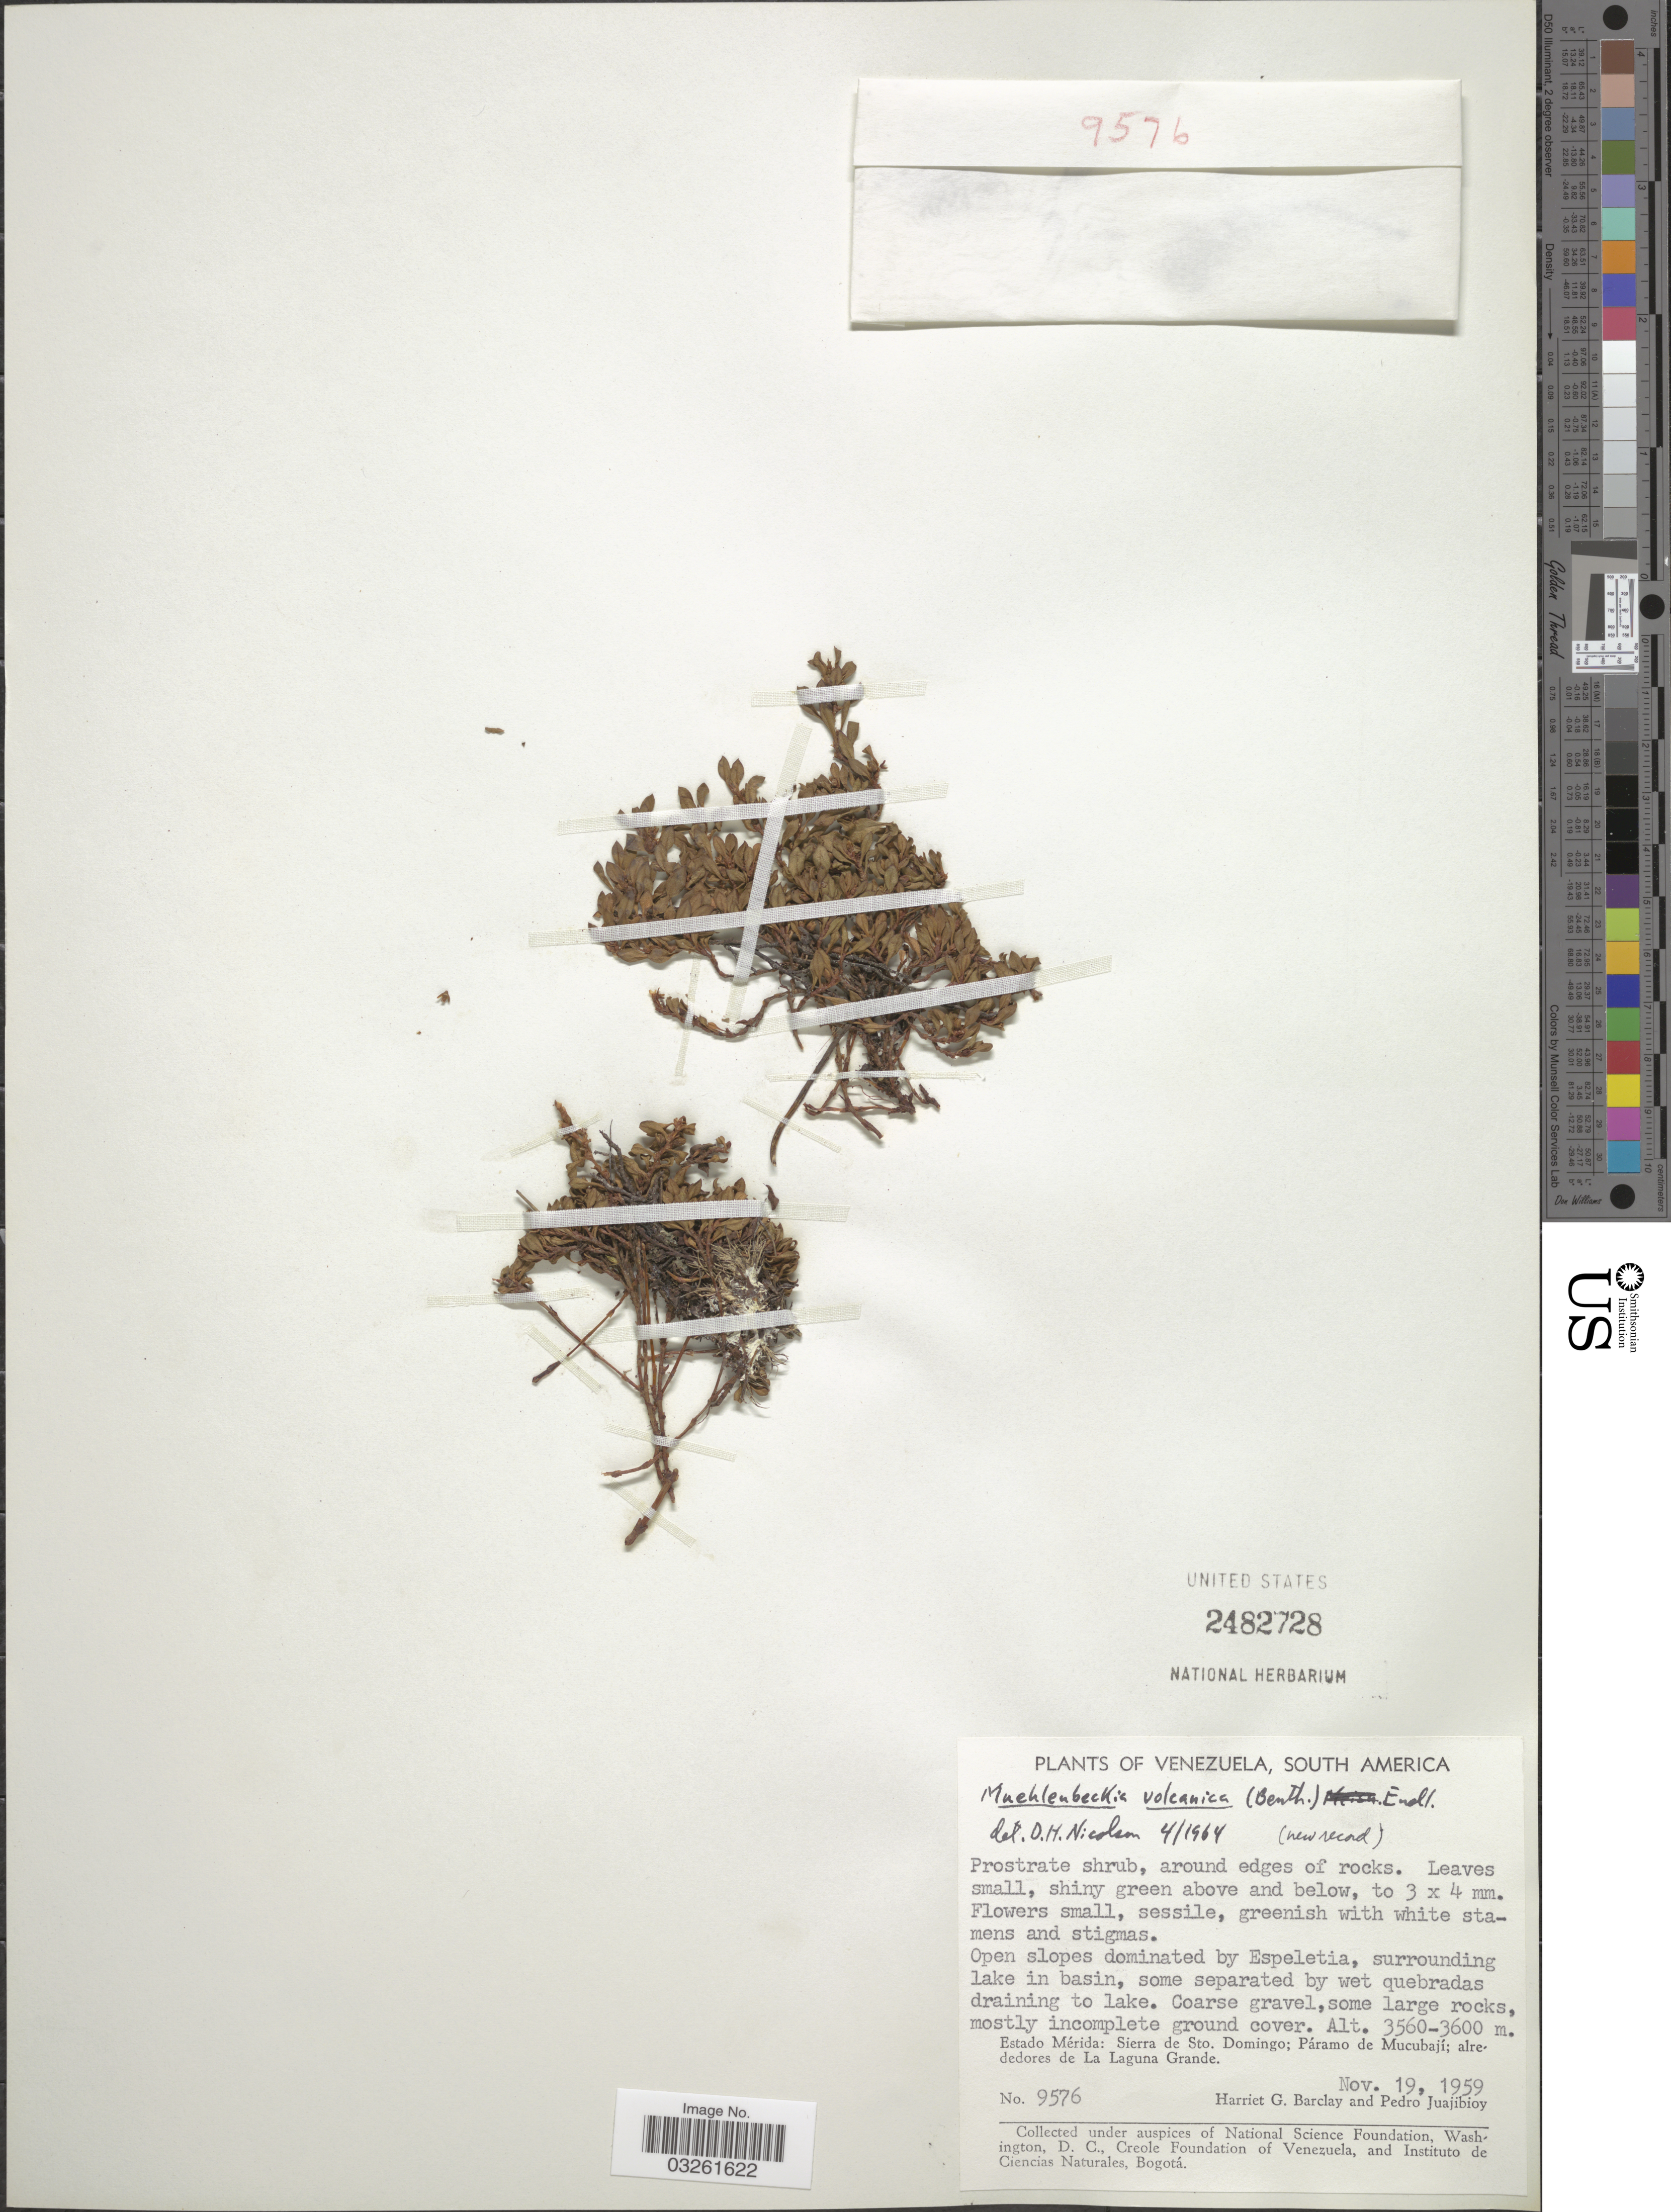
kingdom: Plantae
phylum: Tracheophyta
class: Magnoliopsida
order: Caryophyllales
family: Polygonaceae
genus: Muehlenbeckia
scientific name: Muehlenbeckia volcanica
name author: (Benth.) Endl.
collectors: H. G. Barclay & P. Juajibioy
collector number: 9576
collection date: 1959-11-19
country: Venezuela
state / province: Mérida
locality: Sierra de Sto. Domingo; Páramo de Mucubají; alrededores de La Laguna Grande.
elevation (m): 3560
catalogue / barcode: US 2482728